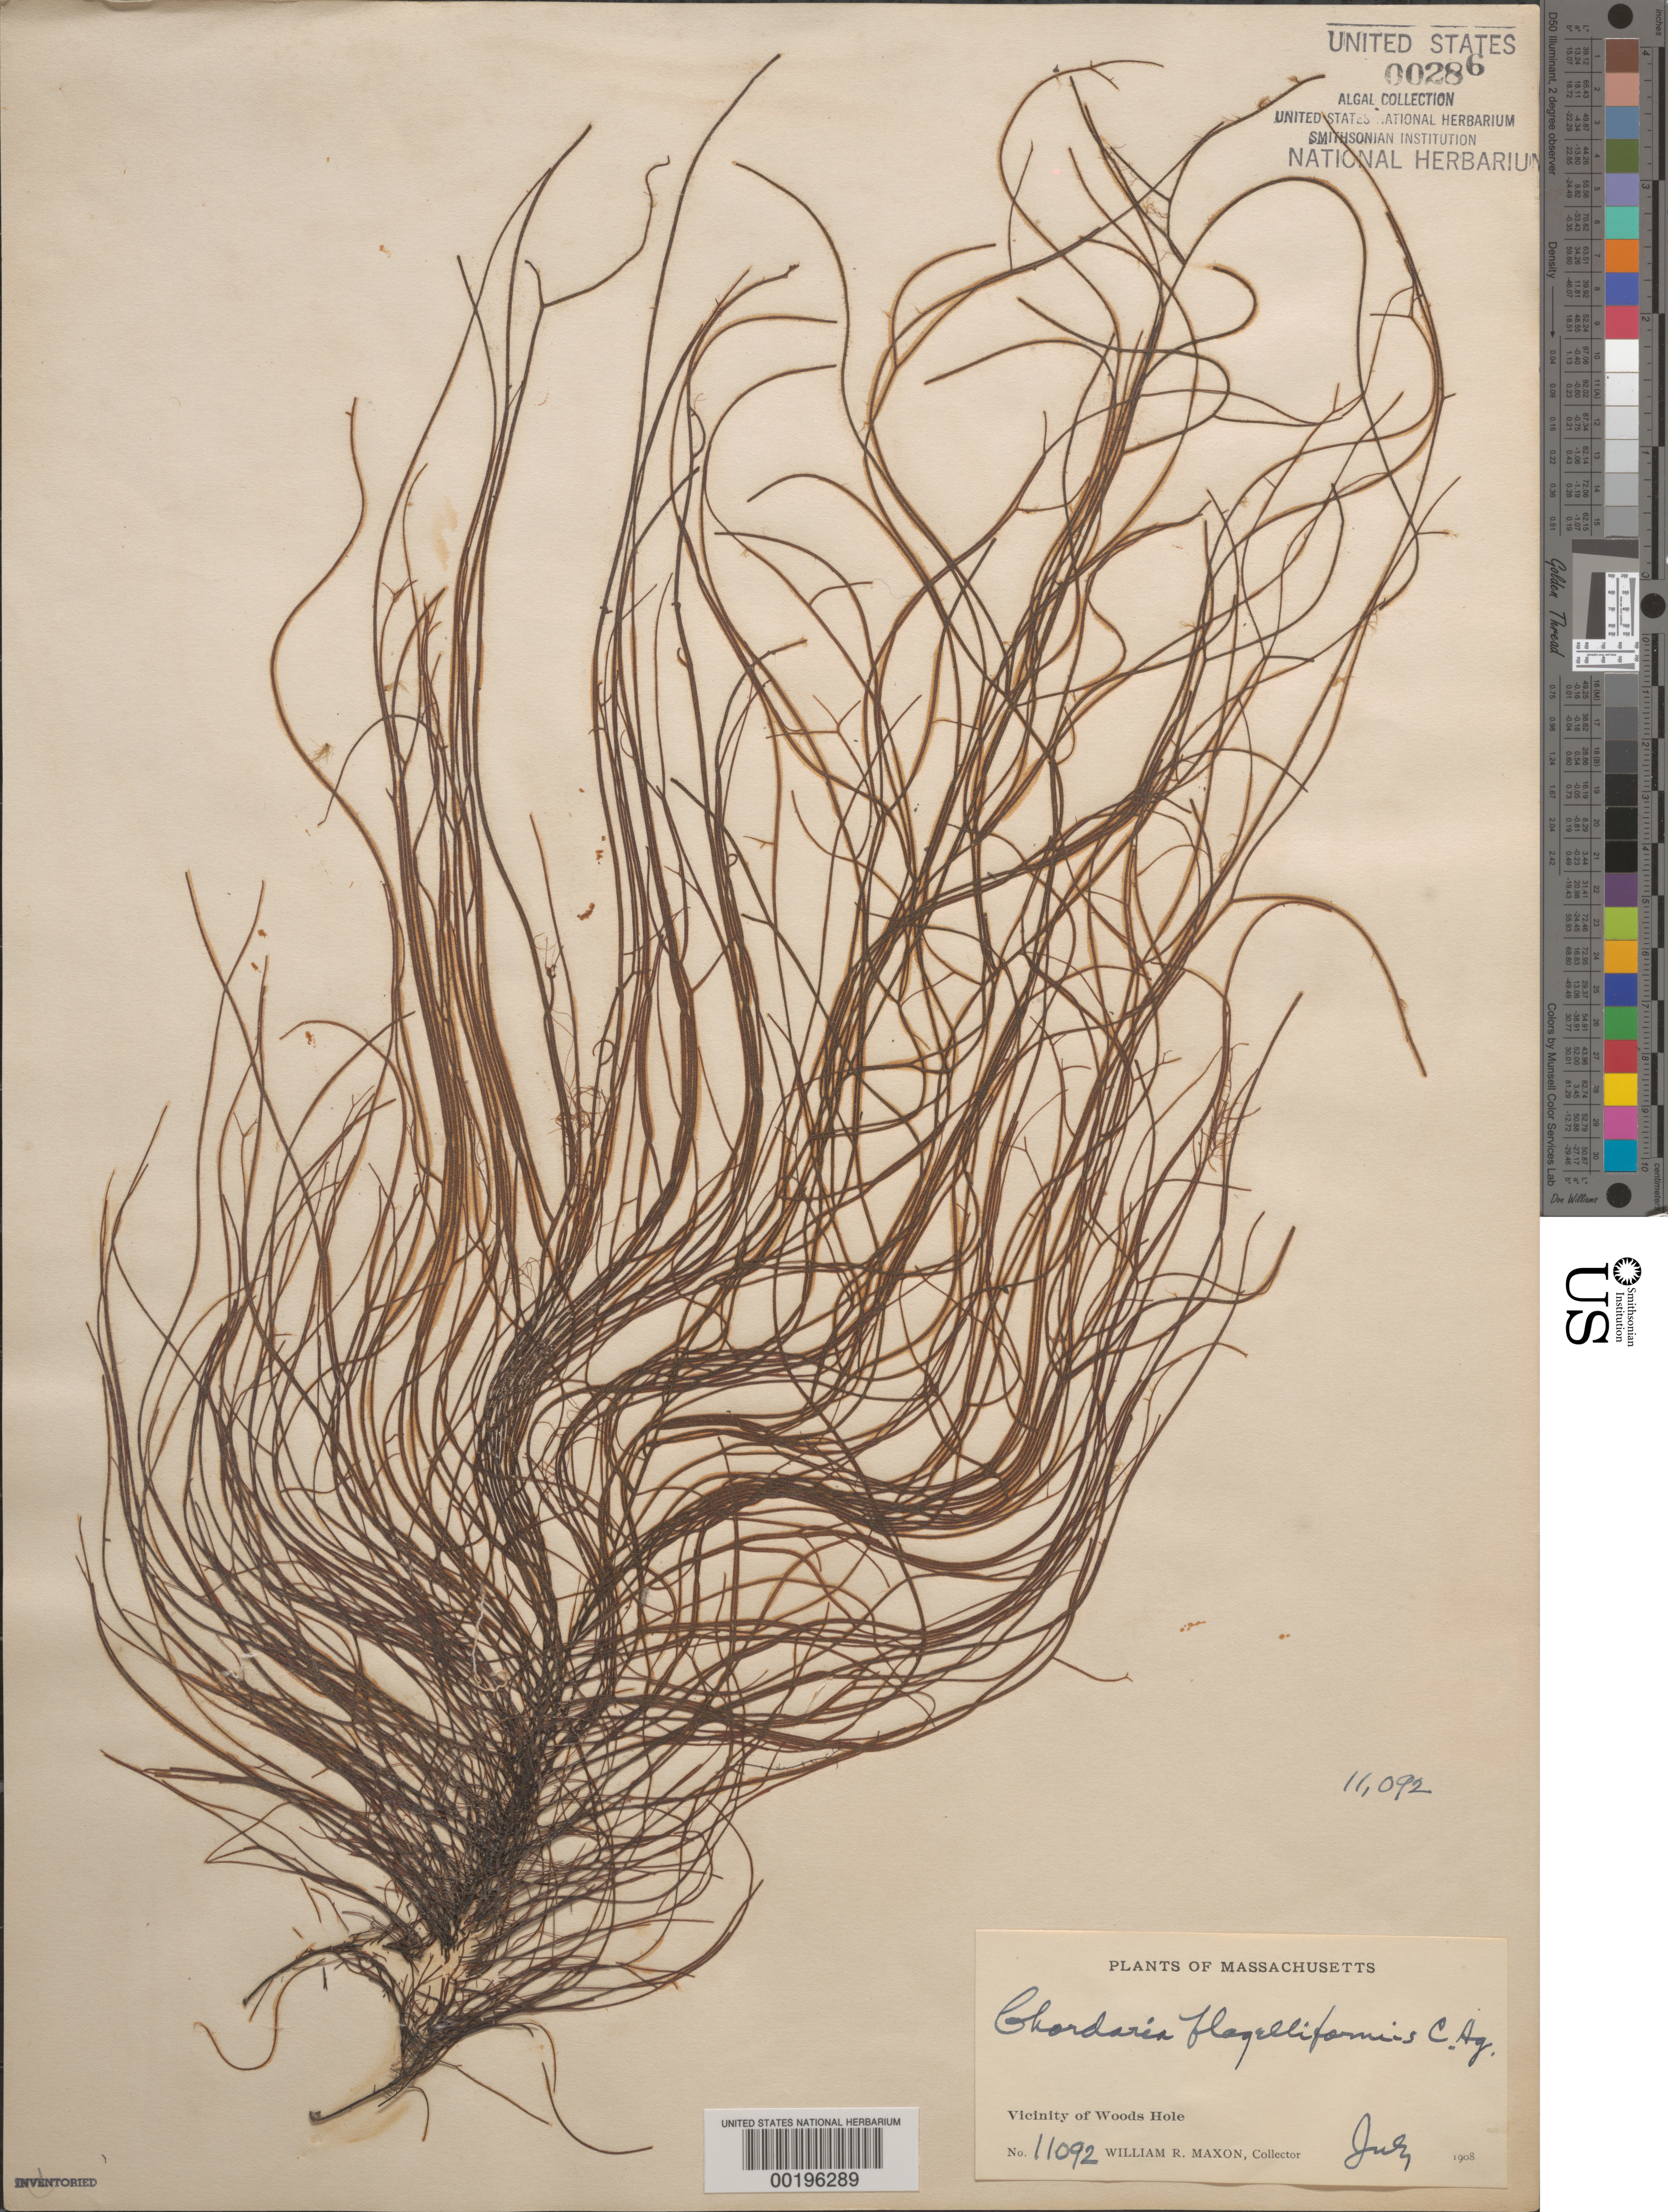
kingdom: Chromista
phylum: Ochrophyta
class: Phaeophyceae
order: Ectocarpales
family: Chordariaceae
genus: Chordaria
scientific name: Chordaria flagelliformis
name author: (Hudson) Grev.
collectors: W. R. Maxon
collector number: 11092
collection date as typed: Jul 1908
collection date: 1908-07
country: United States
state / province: Massachusetts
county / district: Barnstable County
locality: Woods Hole area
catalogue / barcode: US 286